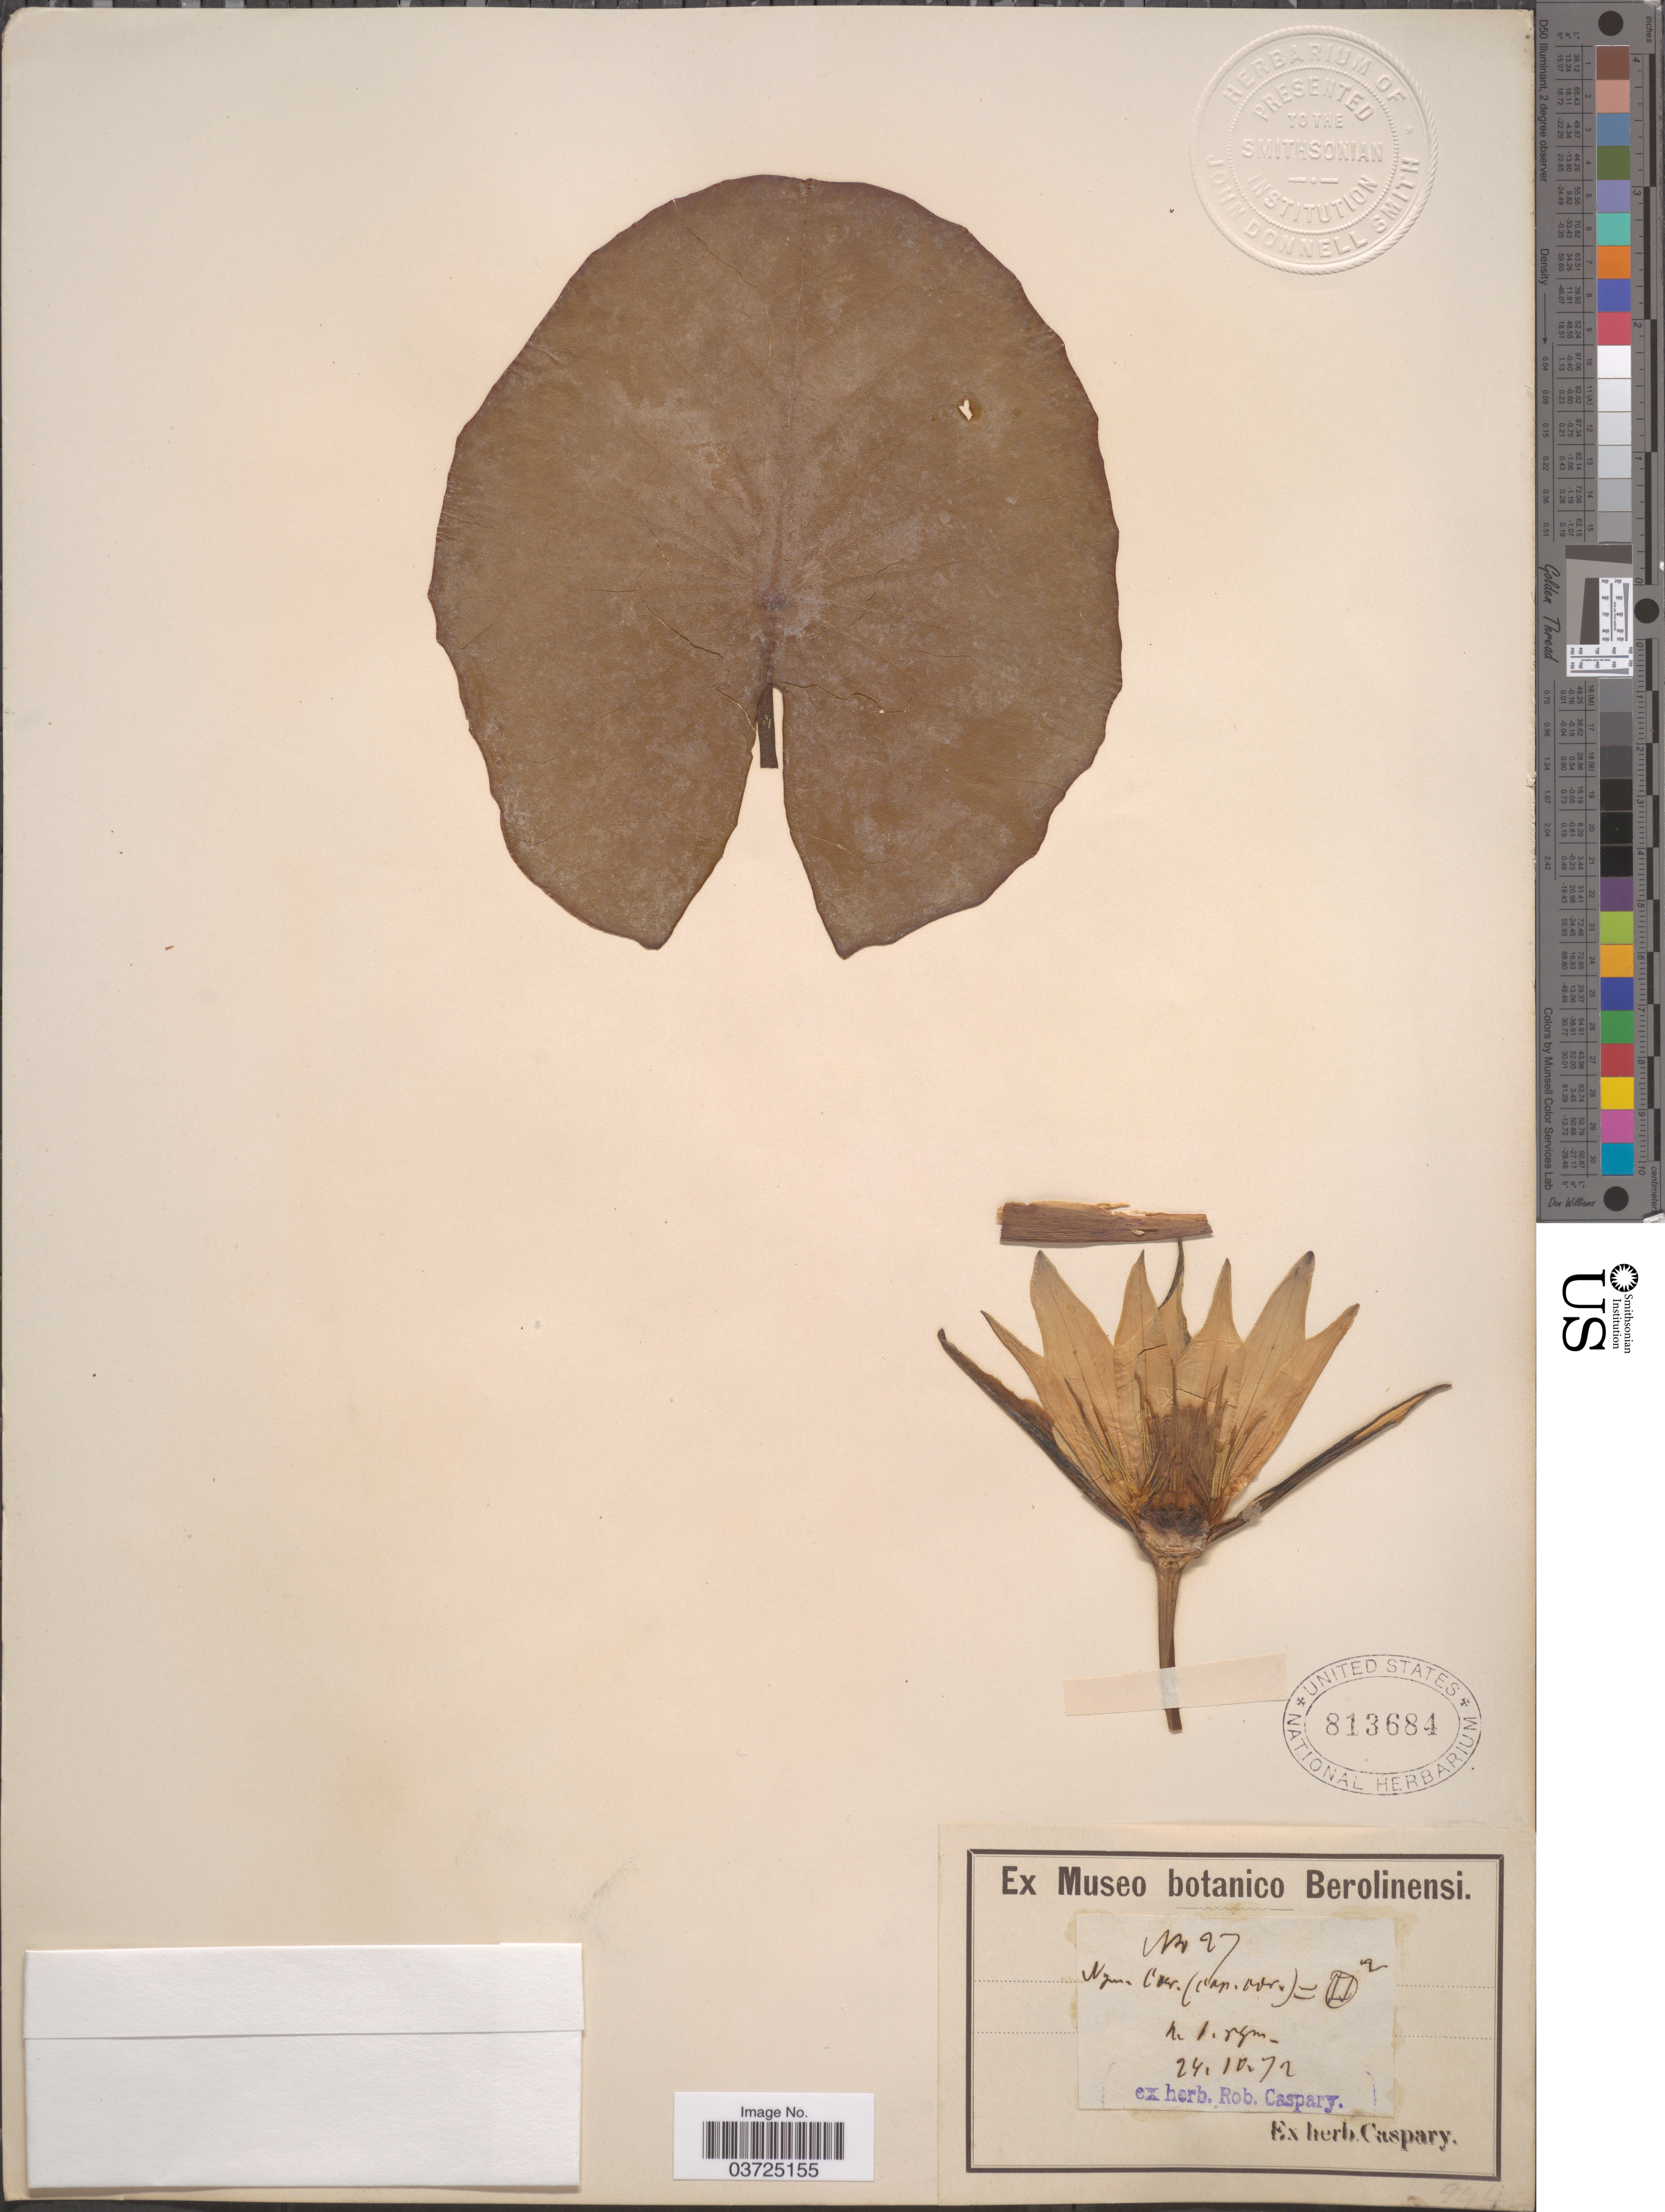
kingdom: Plantae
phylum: Tracheophyta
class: Magnoliopsida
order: Nymphaeales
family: Nymphaeaceae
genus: Nymphaea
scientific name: Nymphaea ampla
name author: (Salisb.) DC.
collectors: ex herb. Rob. Caspary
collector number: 27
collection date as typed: Transcribed d/m/y: 24/10/72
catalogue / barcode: US 813684